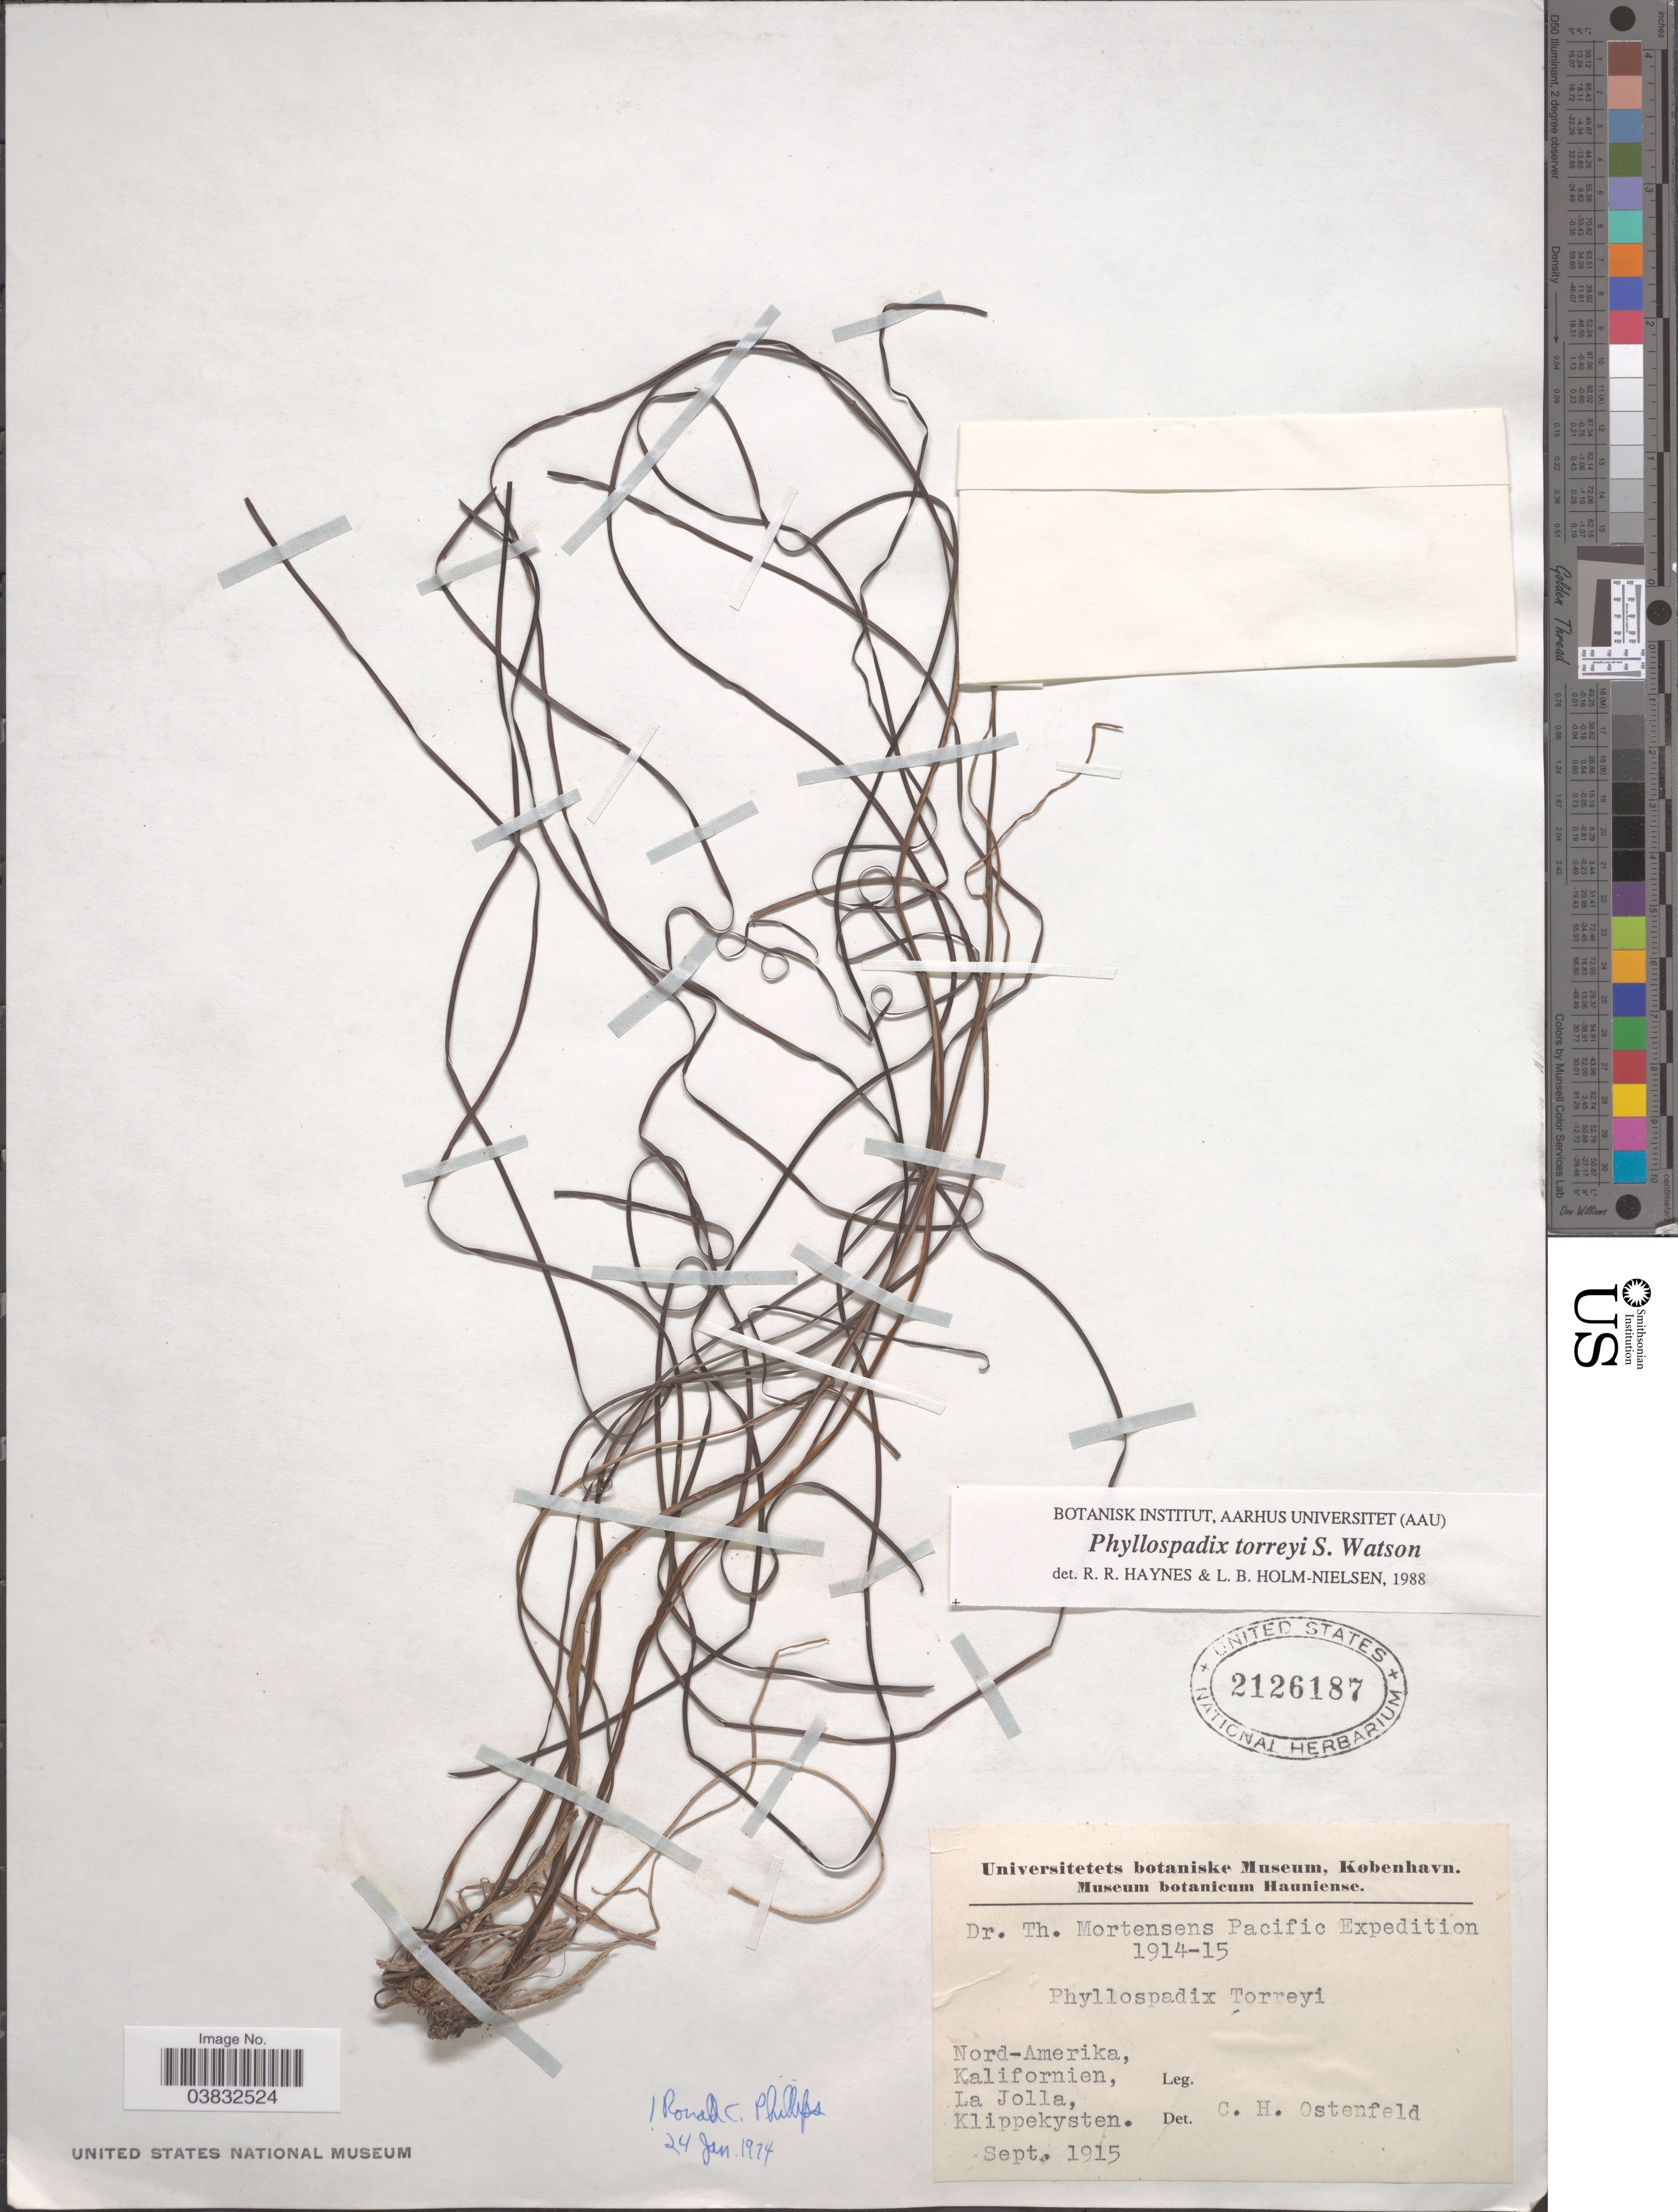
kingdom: Plantae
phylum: Tracheophyta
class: Liliopsida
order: Alismatales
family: Zosteraceae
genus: Phyllospadix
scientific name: Phyllospadix torreyi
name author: S. Watson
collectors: T. Mortensen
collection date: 1915-09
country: United States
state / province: California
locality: Kalifornien, La Jolla, Klippekysten.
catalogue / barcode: US 2126187